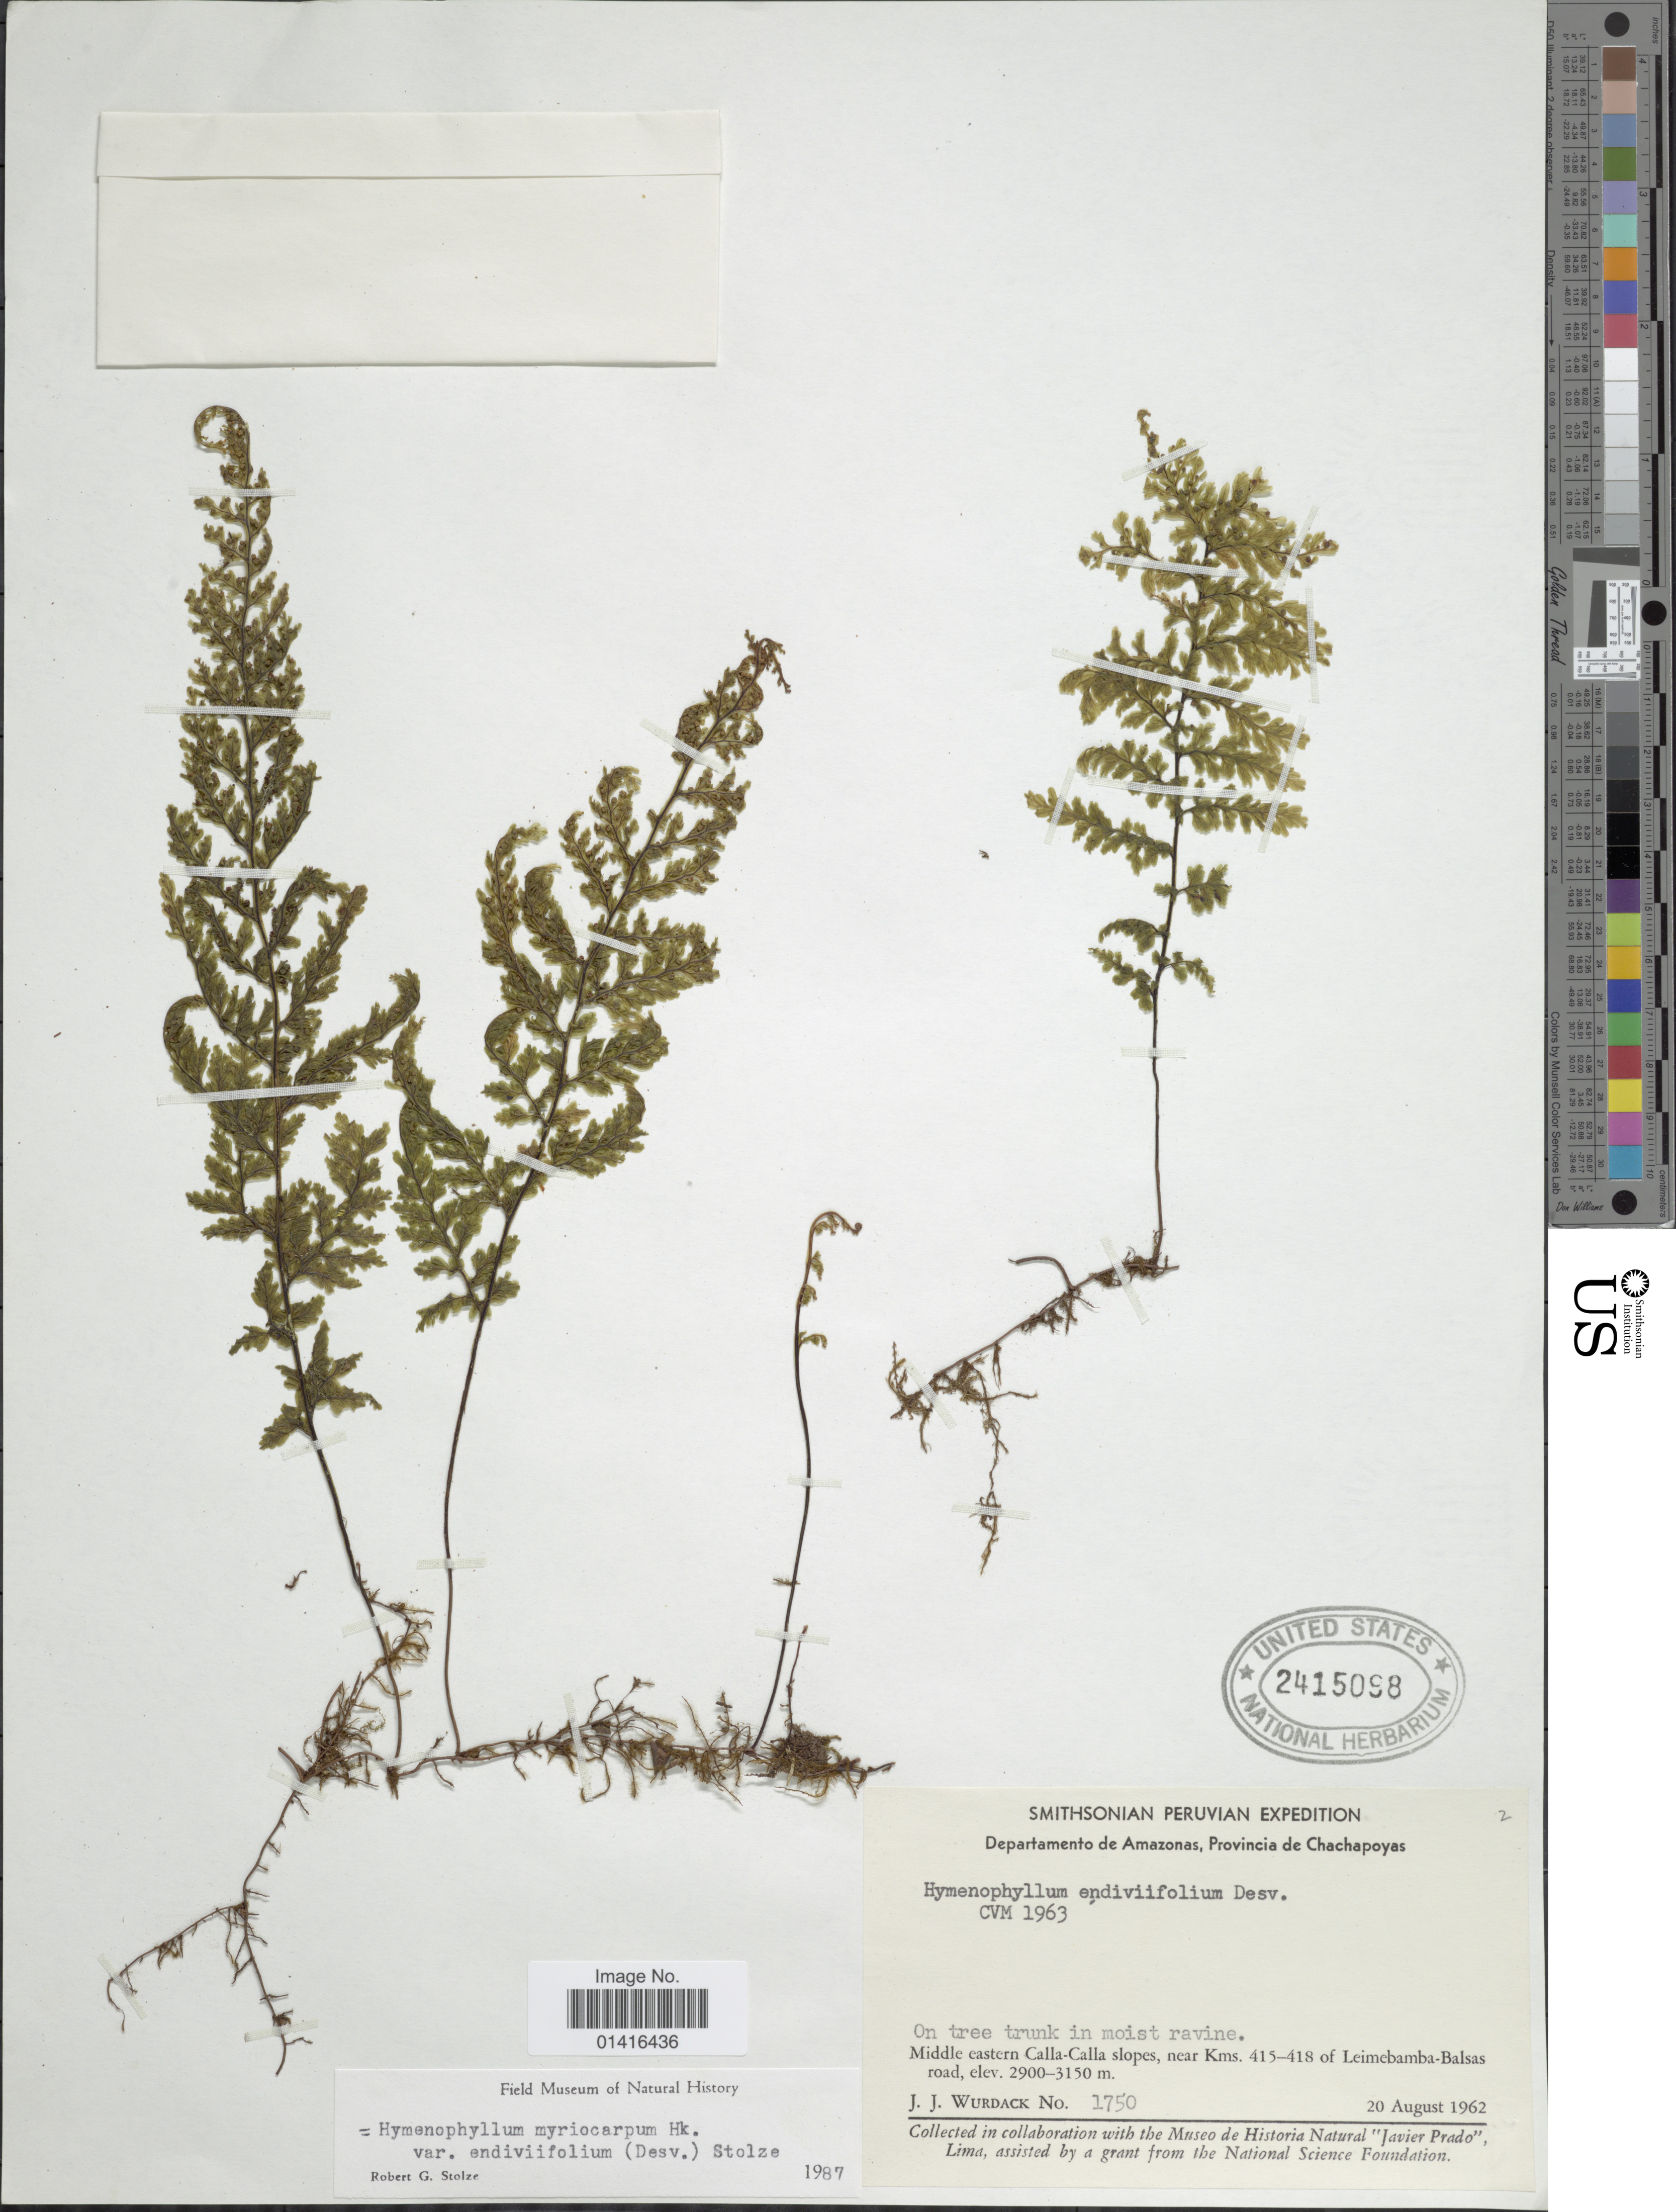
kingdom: Plantae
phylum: Tracheophyta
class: Polypodiopsida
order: Hymenophyllales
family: Hymenophyllaceae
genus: Hymenophyllum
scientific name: Hymenophyllum myriocarpum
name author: Hook.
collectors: J. J. Wurdack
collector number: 1750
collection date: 1962-08-20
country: Peru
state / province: Amazonas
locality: Departamento de Amazonas, provincia de Chachapoyas. Middle eastern Calla-Calla slopes, near Kms. 415-418 of Leimebamba-Balsas road.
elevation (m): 2900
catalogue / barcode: US 2415098